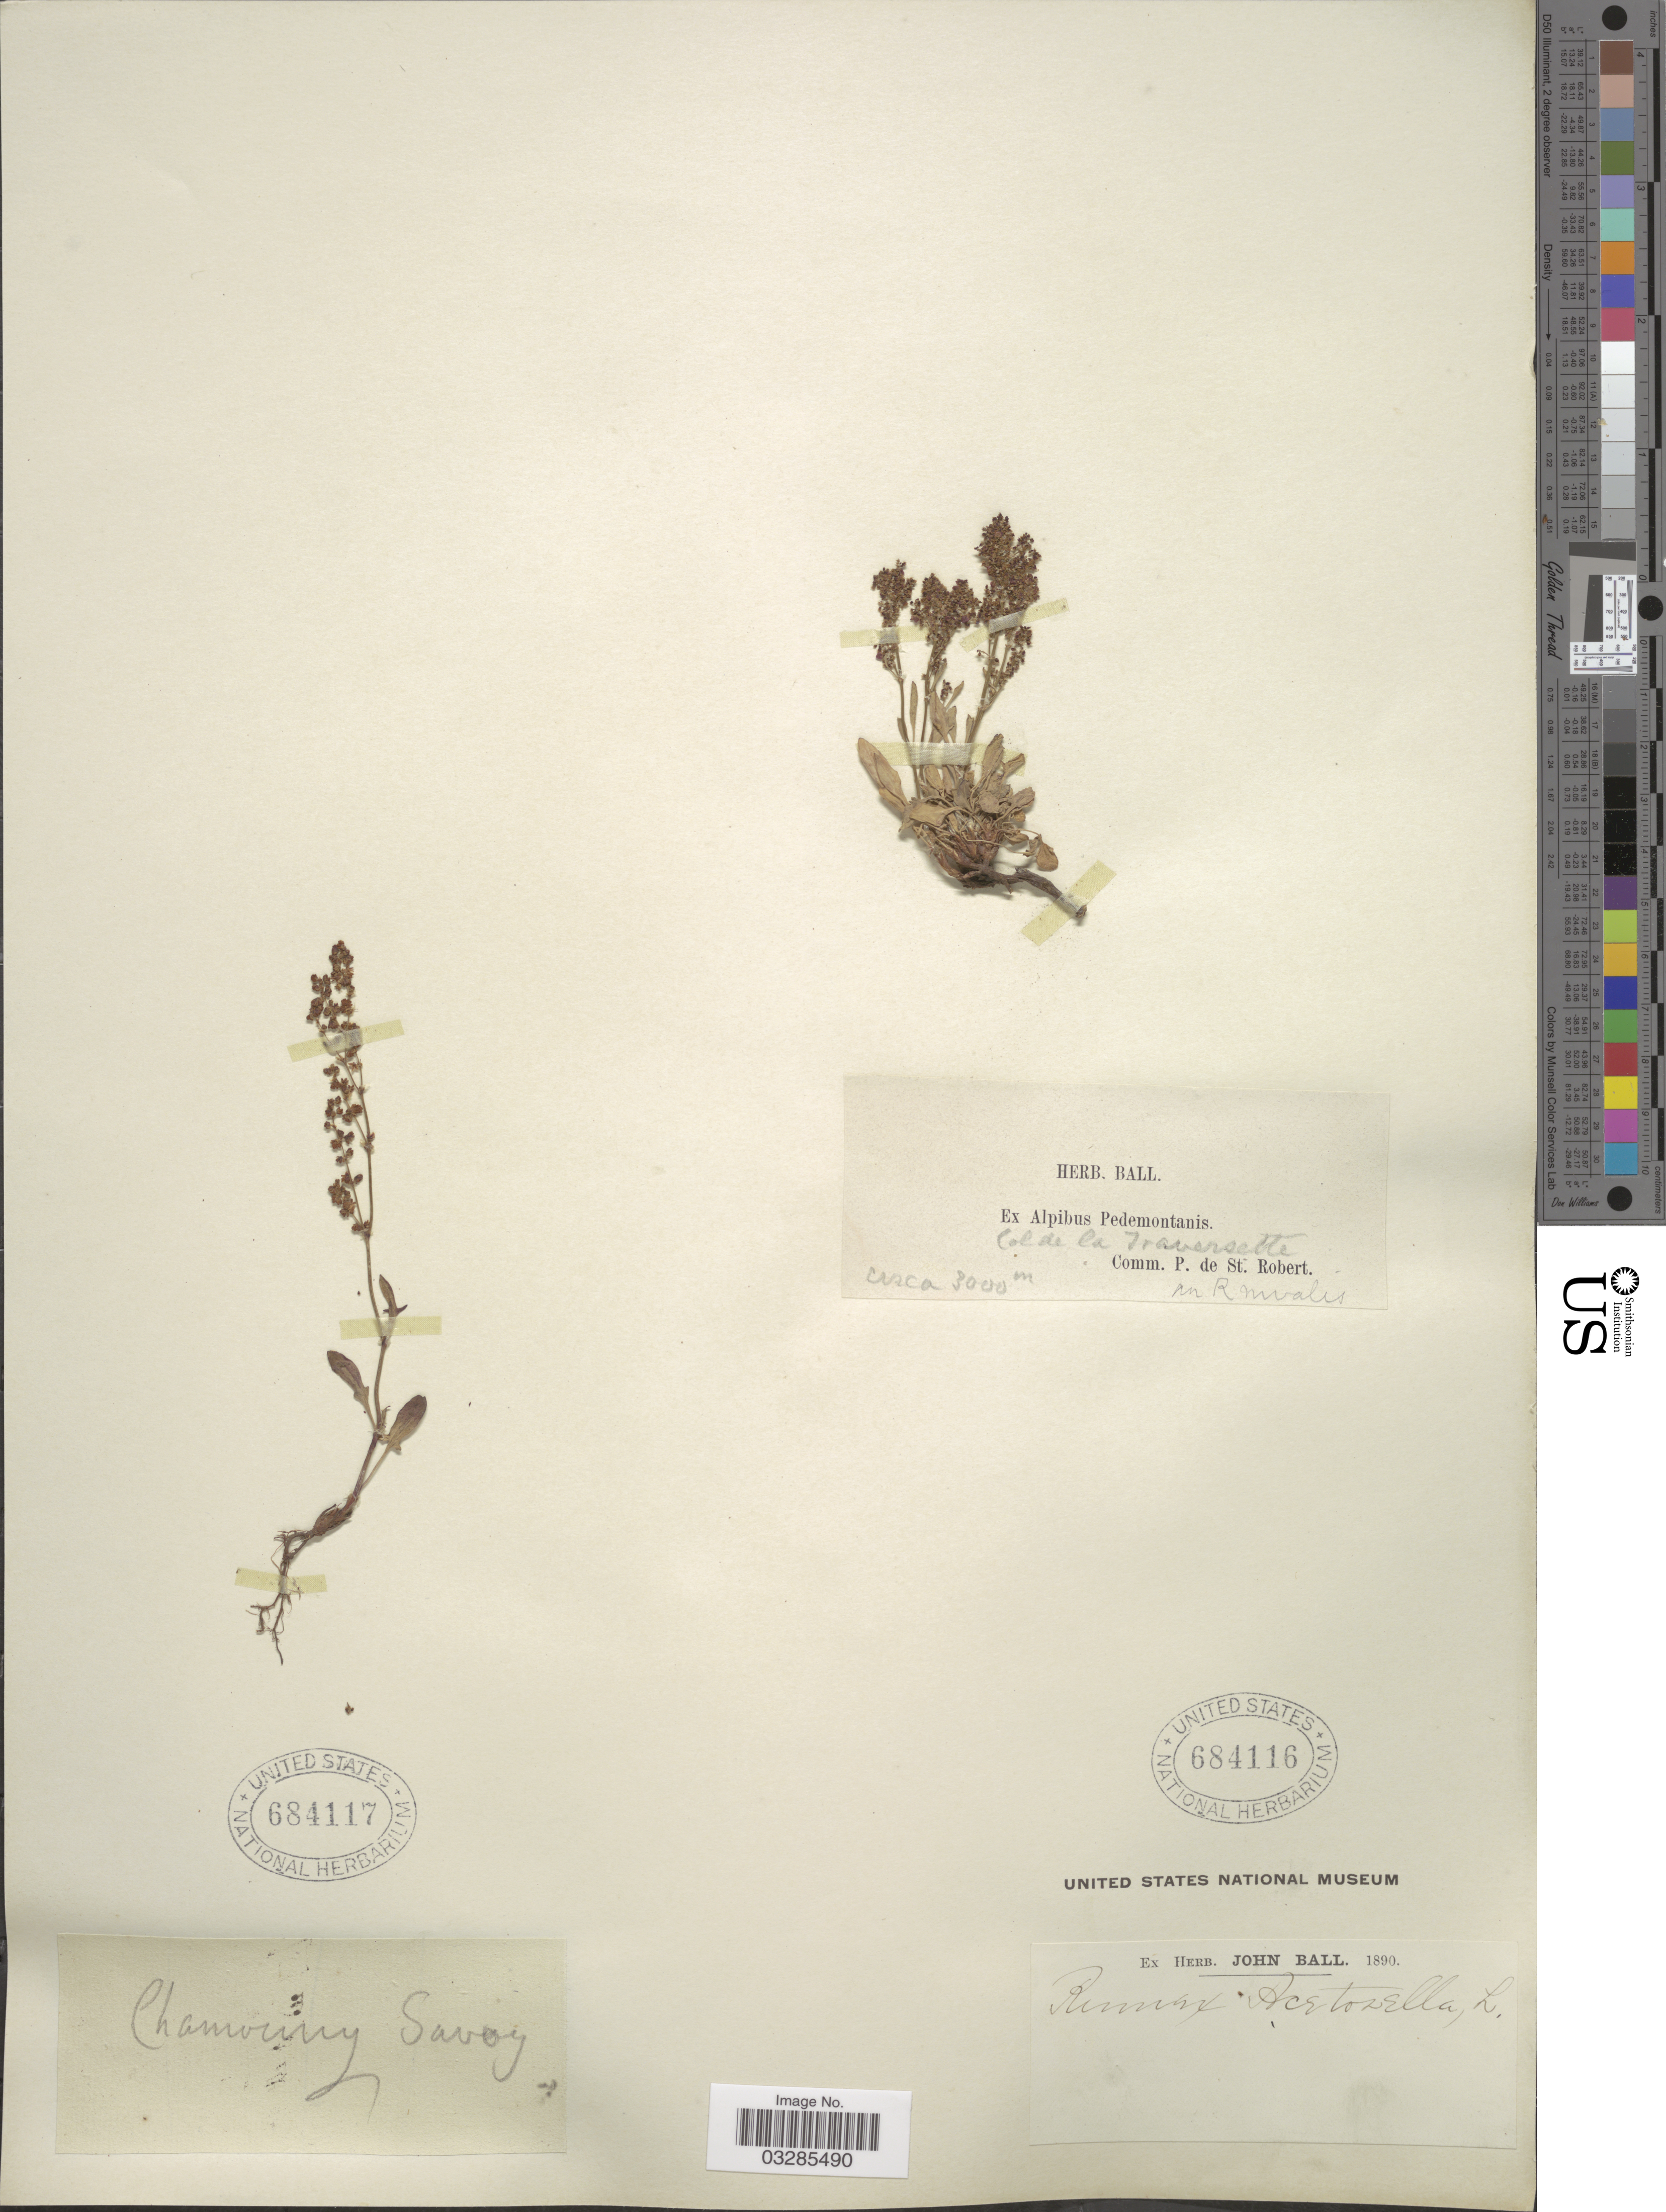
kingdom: Plantae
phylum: Tracheophyta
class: Magnoliopsida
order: Caryophyllales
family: Polygonaceae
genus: Rumex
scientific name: Rumex acetosella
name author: L.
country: France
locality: Chamonix Savoy.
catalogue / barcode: US 684117